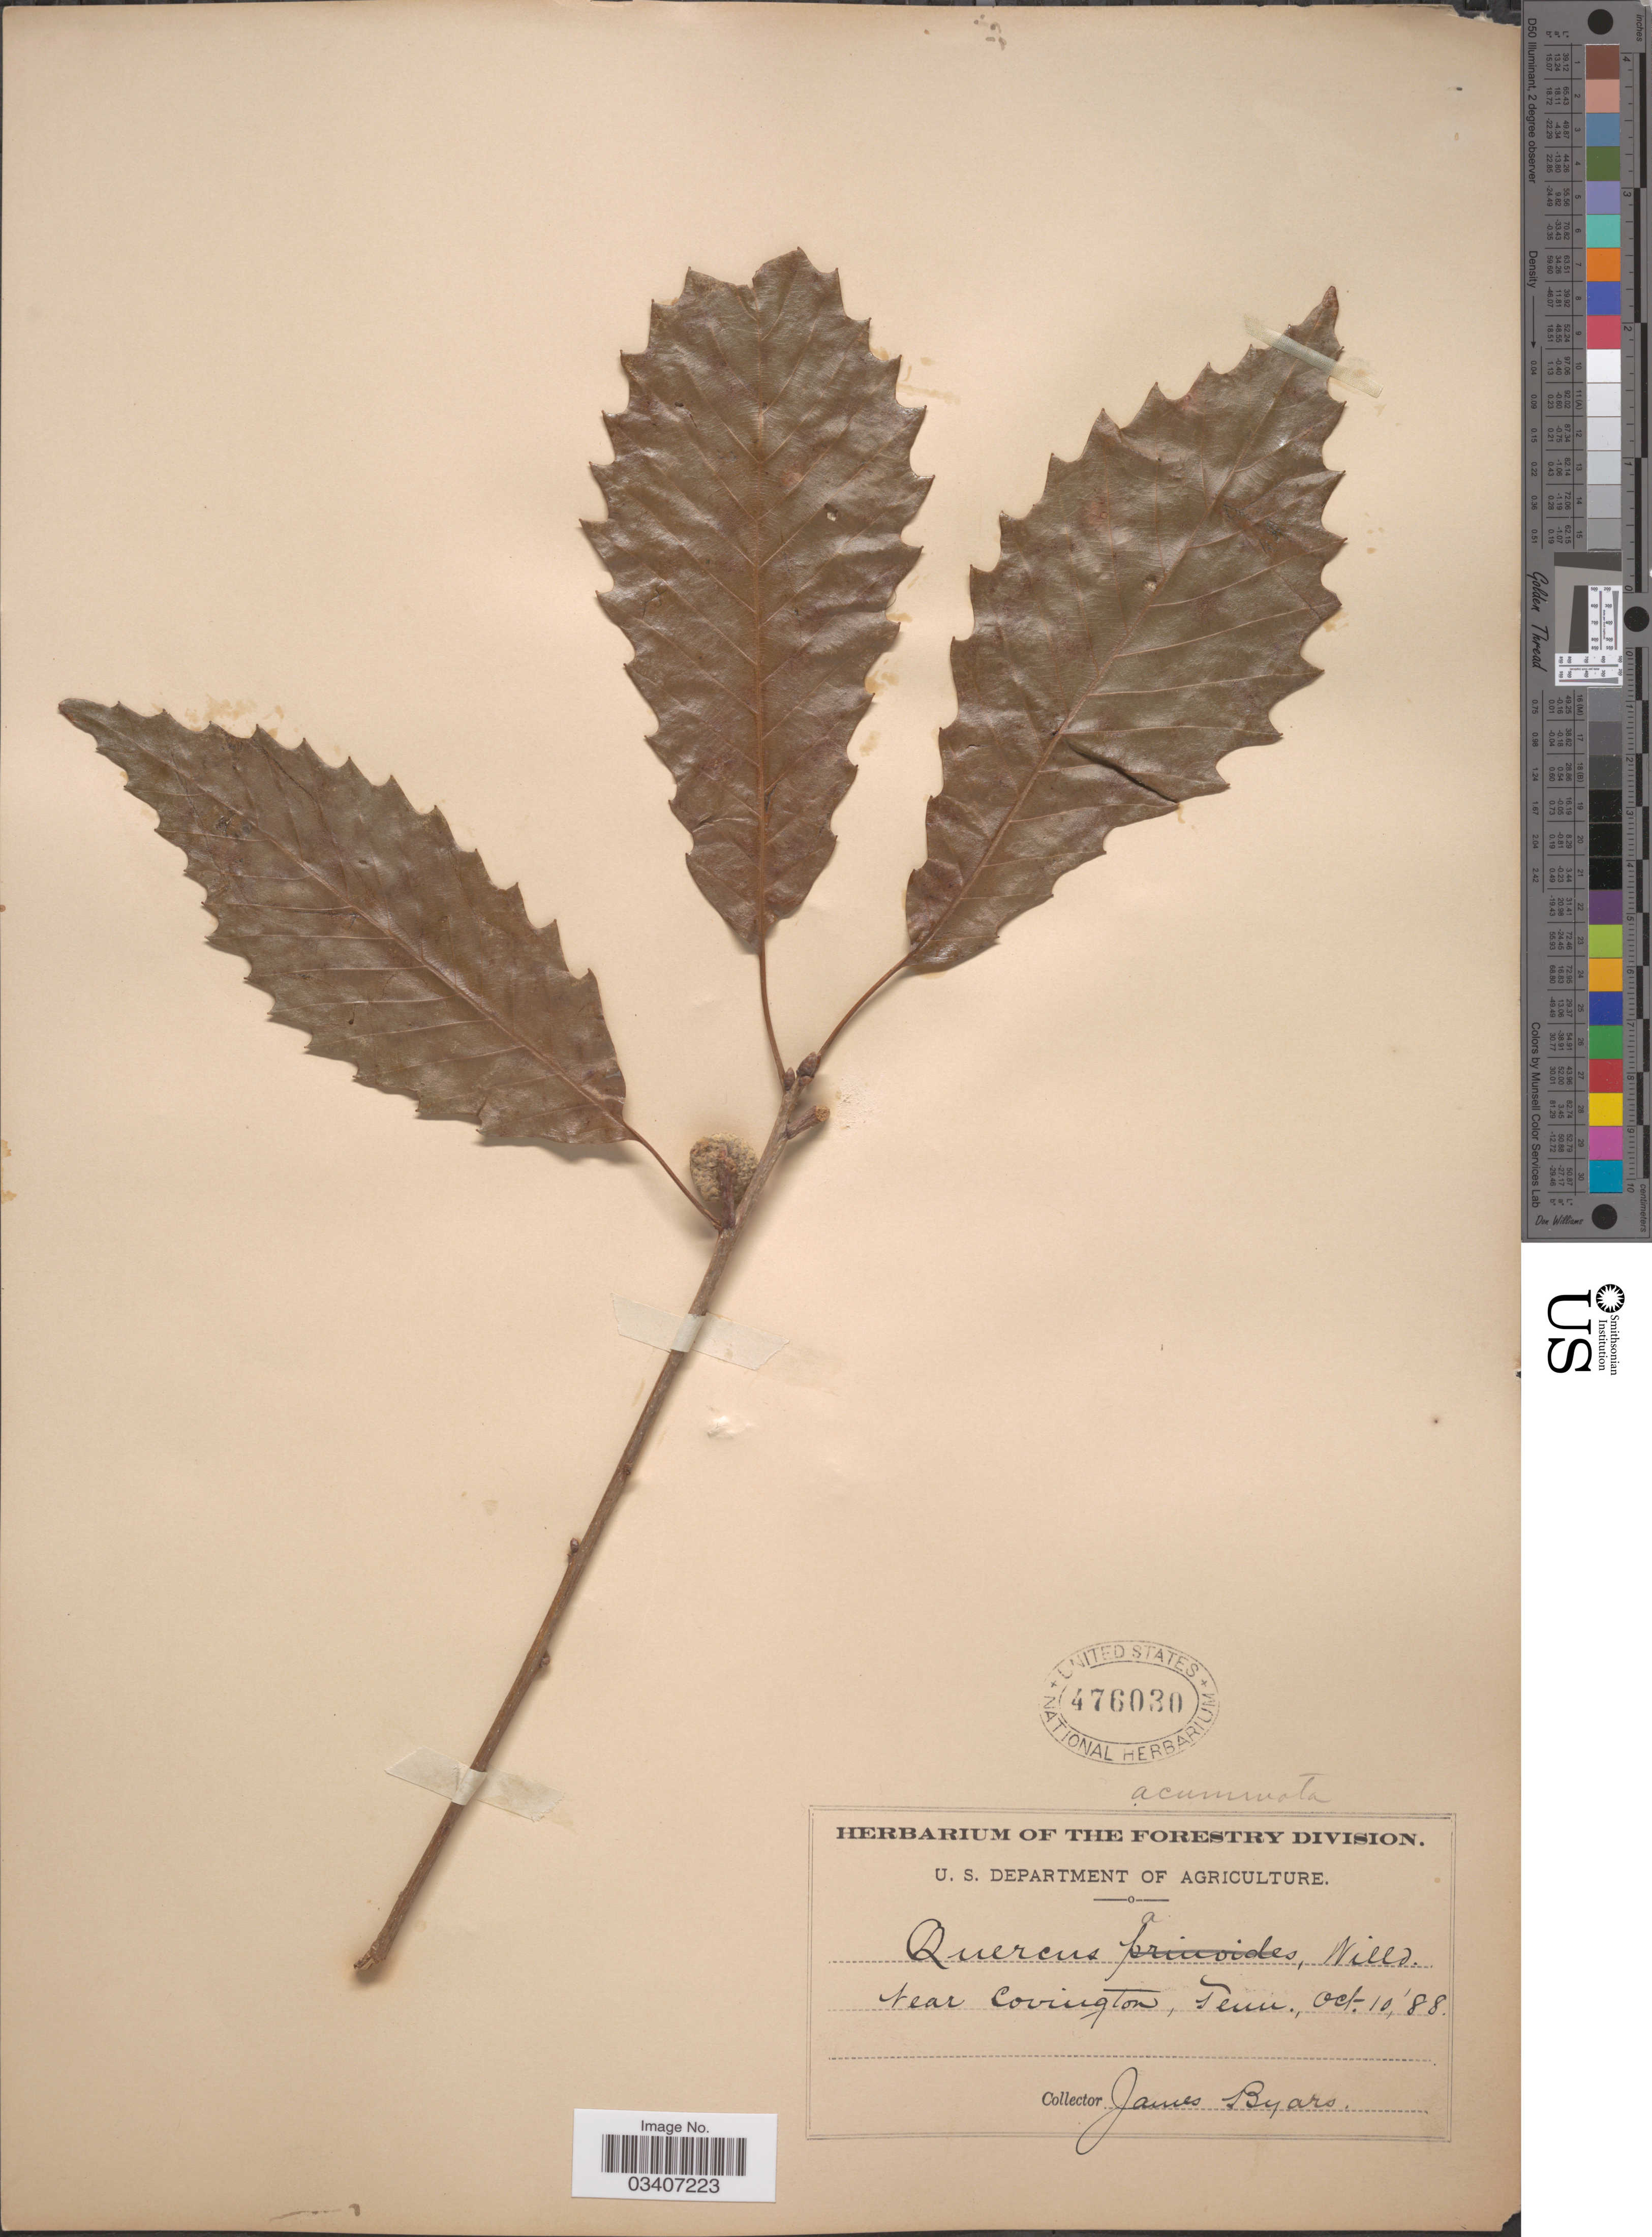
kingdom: Plantae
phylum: Tracheophyta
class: Magnoliopsida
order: Fagales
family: Fagaceae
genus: Quercus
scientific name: Quercus muehlenbergii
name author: Engelm.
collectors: J. Byars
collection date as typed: Transcribed d/m/y: 10/10/88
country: United States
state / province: Tennessee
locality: Near Covington.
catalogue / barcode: US 476030